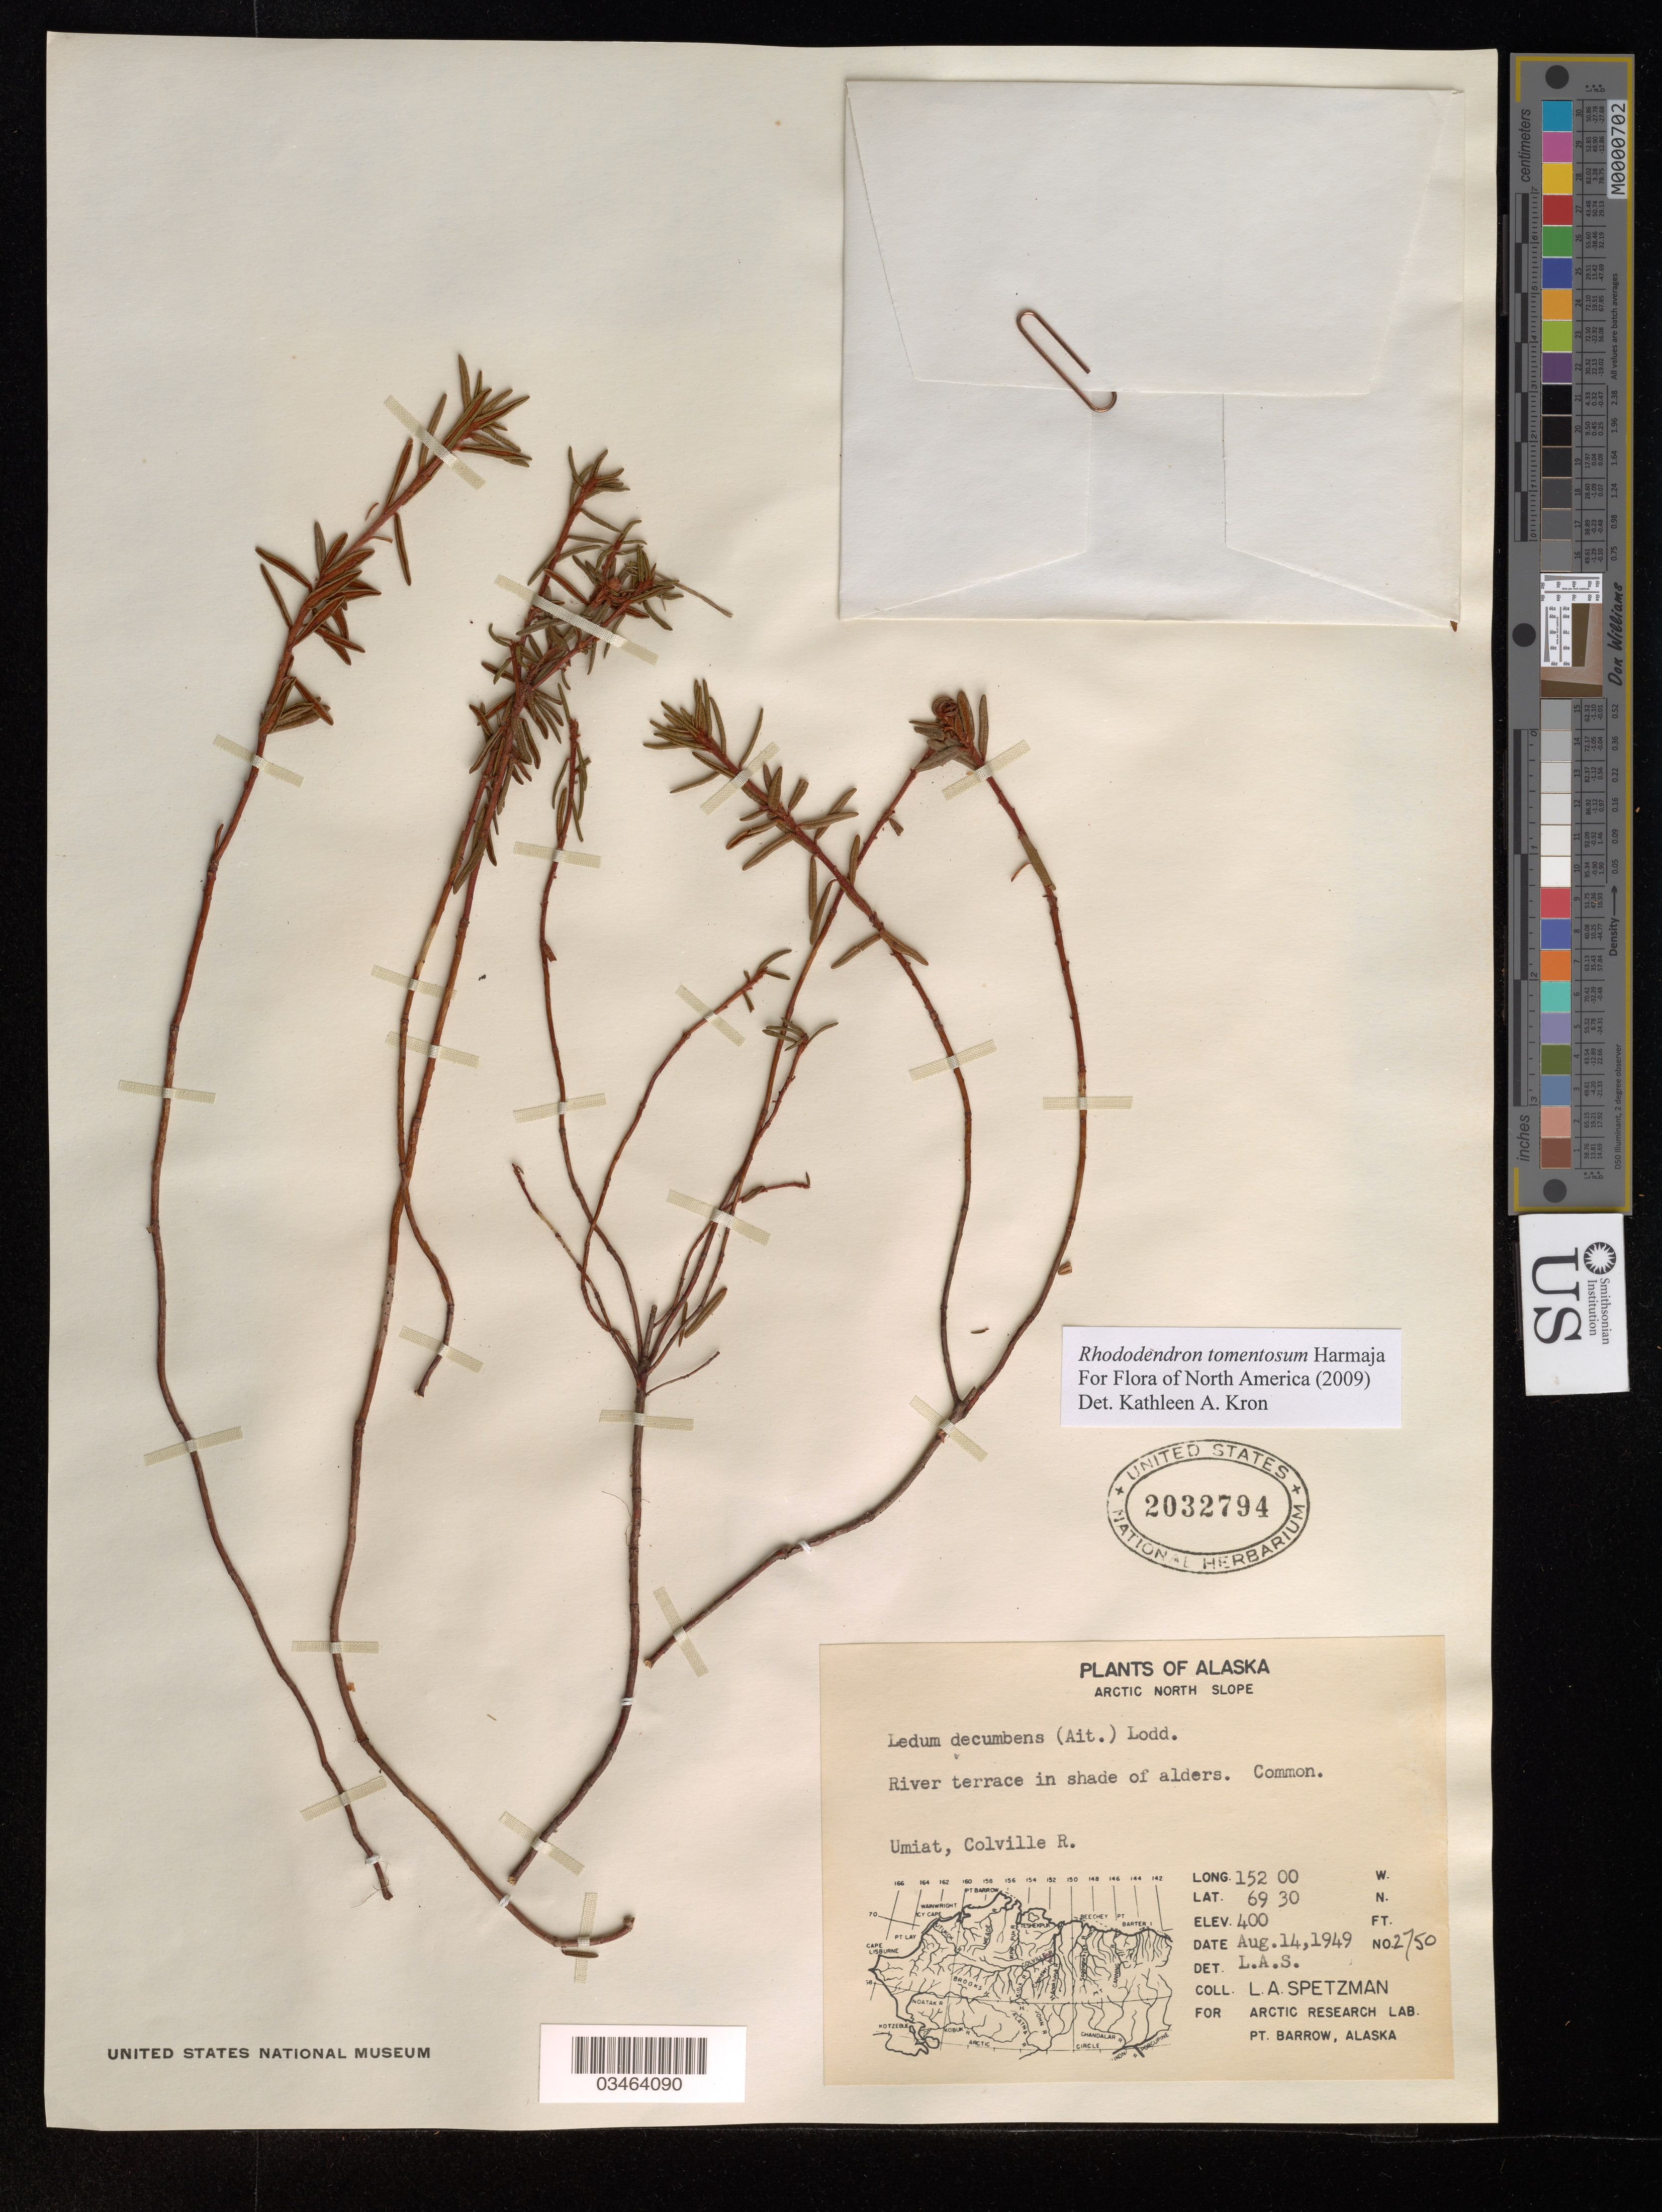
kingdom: Plantae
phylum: Tracheophyta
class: Magnoliopsida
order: Ericales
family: Ericaceae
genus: Rhododendron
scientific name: Rhododendron tomentosum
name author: Harmaja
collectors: L. Spetzman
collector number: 2750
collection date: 1949-08-14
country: United States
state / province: Alaska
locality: Arctic North Slope. Umiat, Colville R.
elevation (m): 122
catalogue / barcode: US 2032794